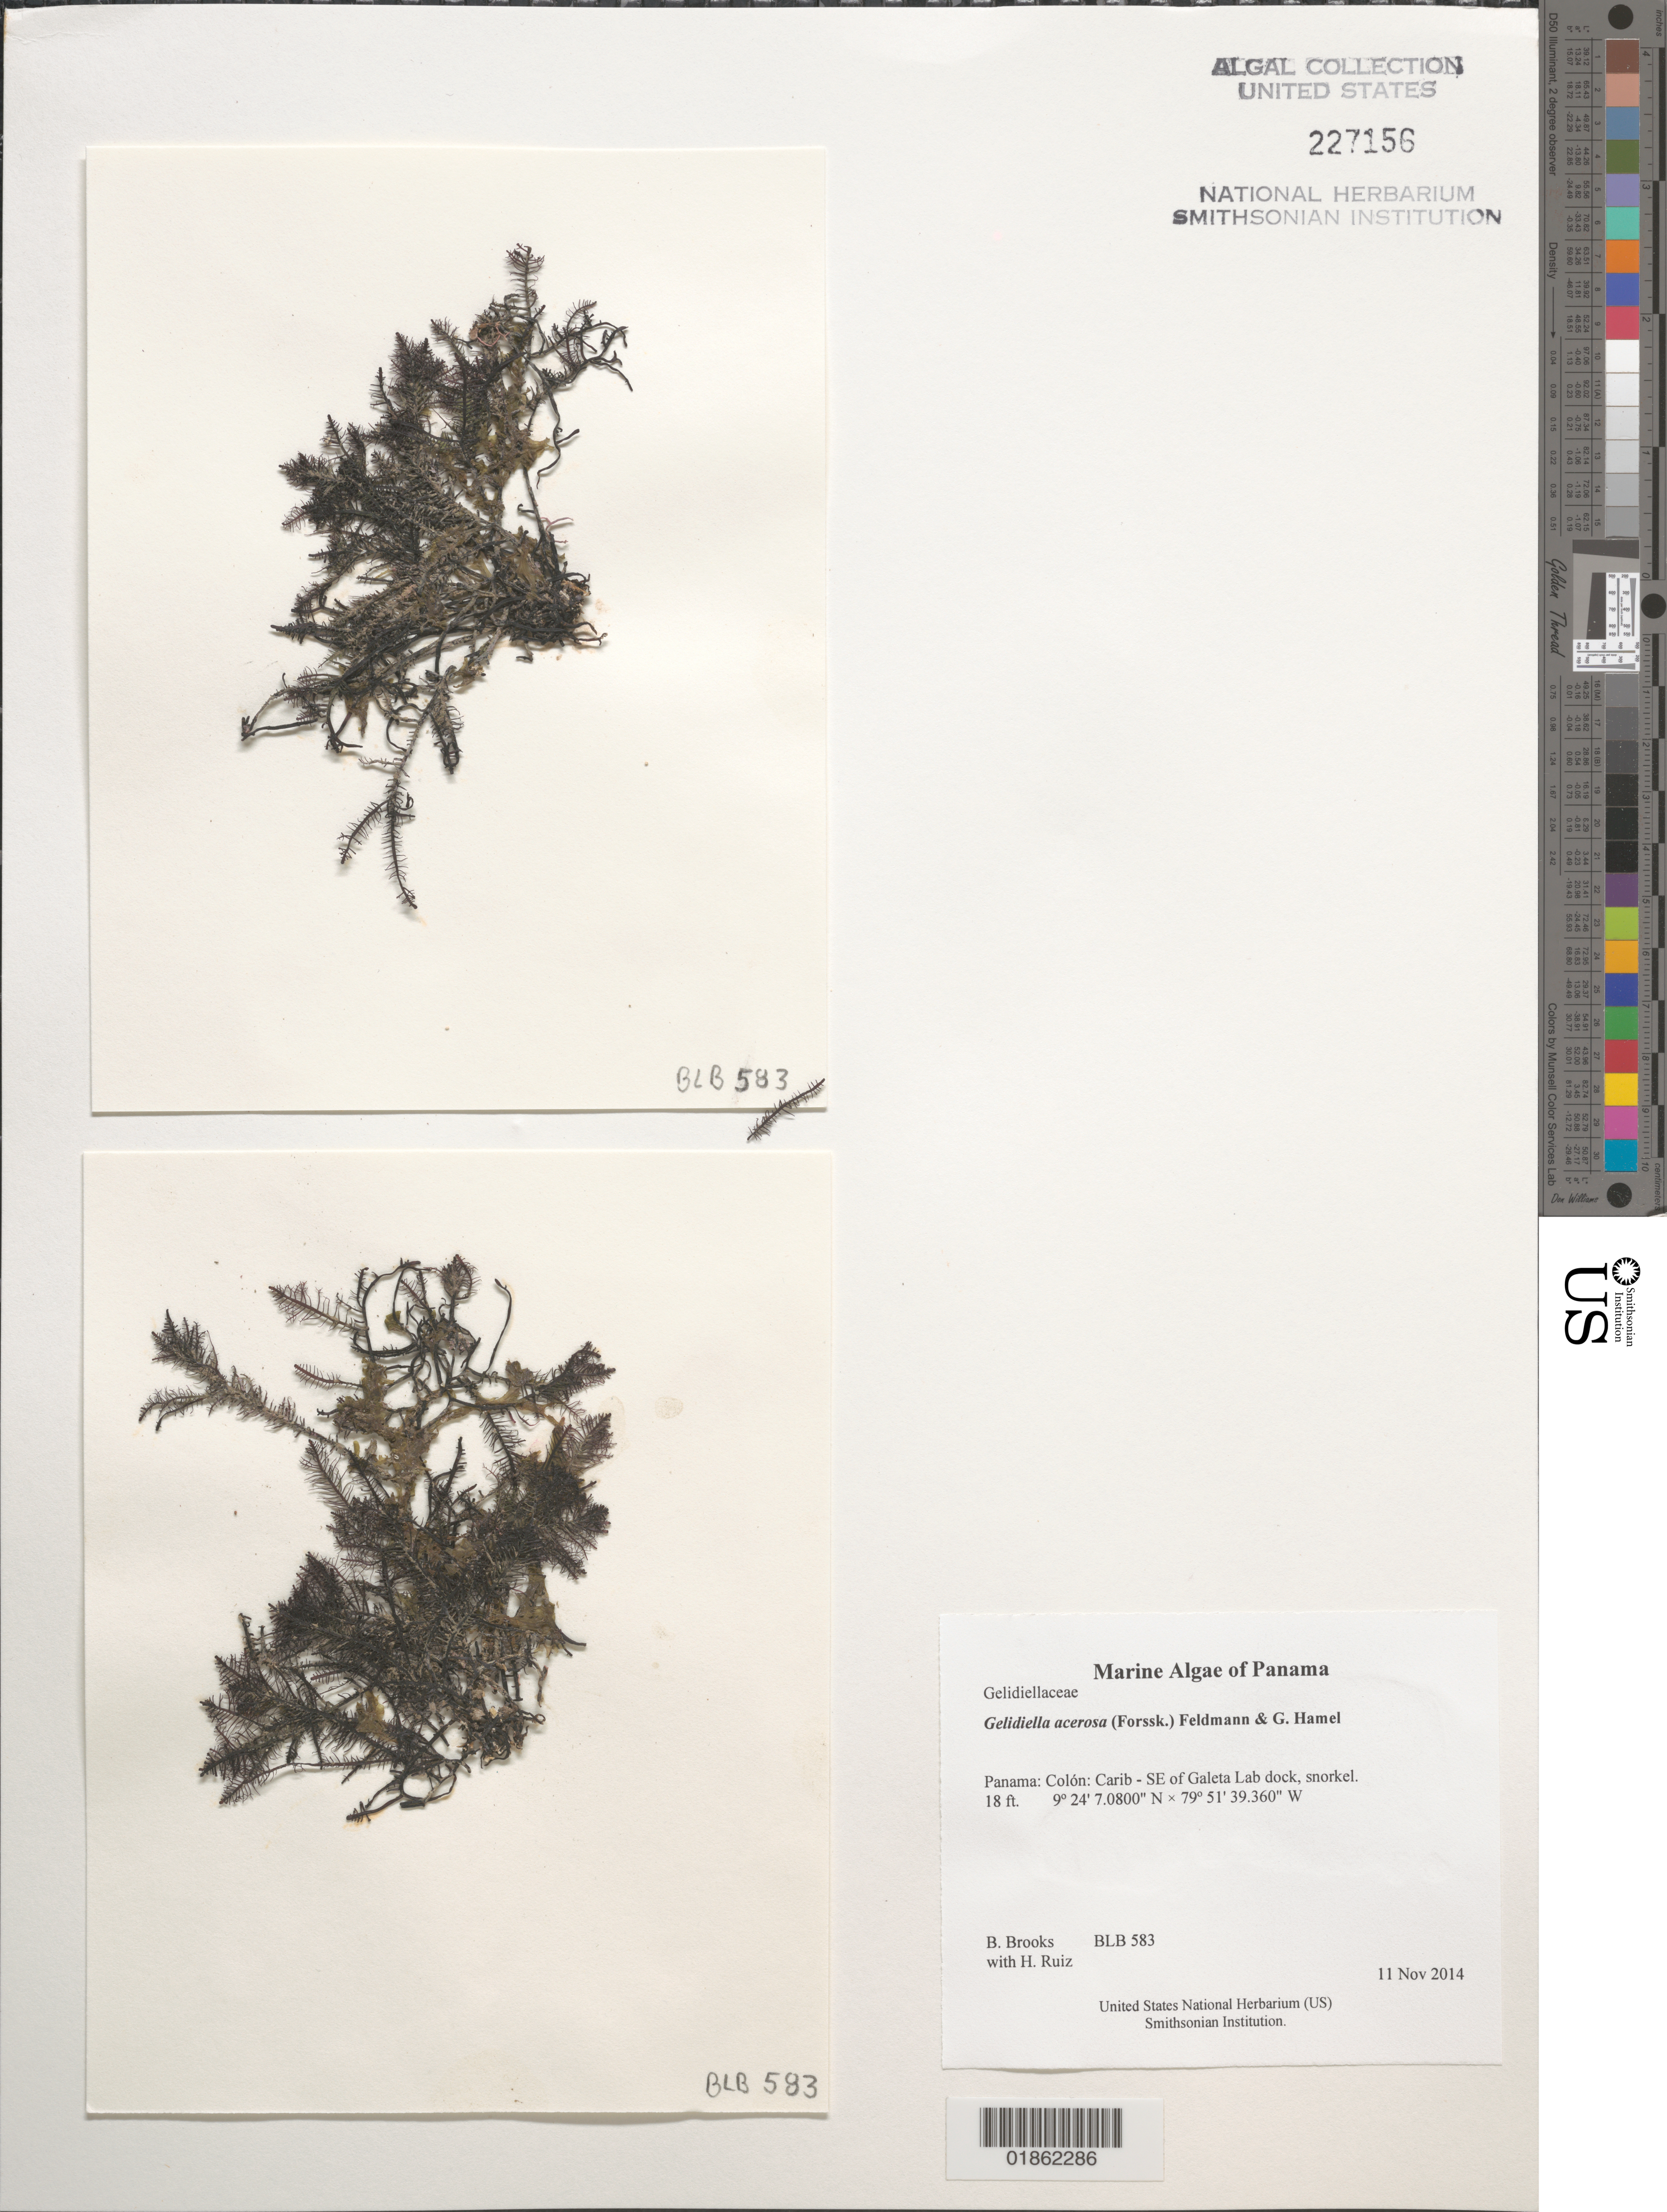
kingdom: Plantae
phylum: Rhodophyta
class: Florideophyceae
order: Gelidiales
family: Gelidiellaceae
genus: Gelidiella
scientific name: Gelidiella acerosa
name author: (Forssk.) Feldmann & G. Hamel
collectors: B. Brooks & H. Ruiz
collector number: BLB 583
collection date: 2014-11-11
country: Panama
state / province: Colón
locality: Carib - SE of Galeta Lab dock, snorkel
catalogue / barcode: US 227156